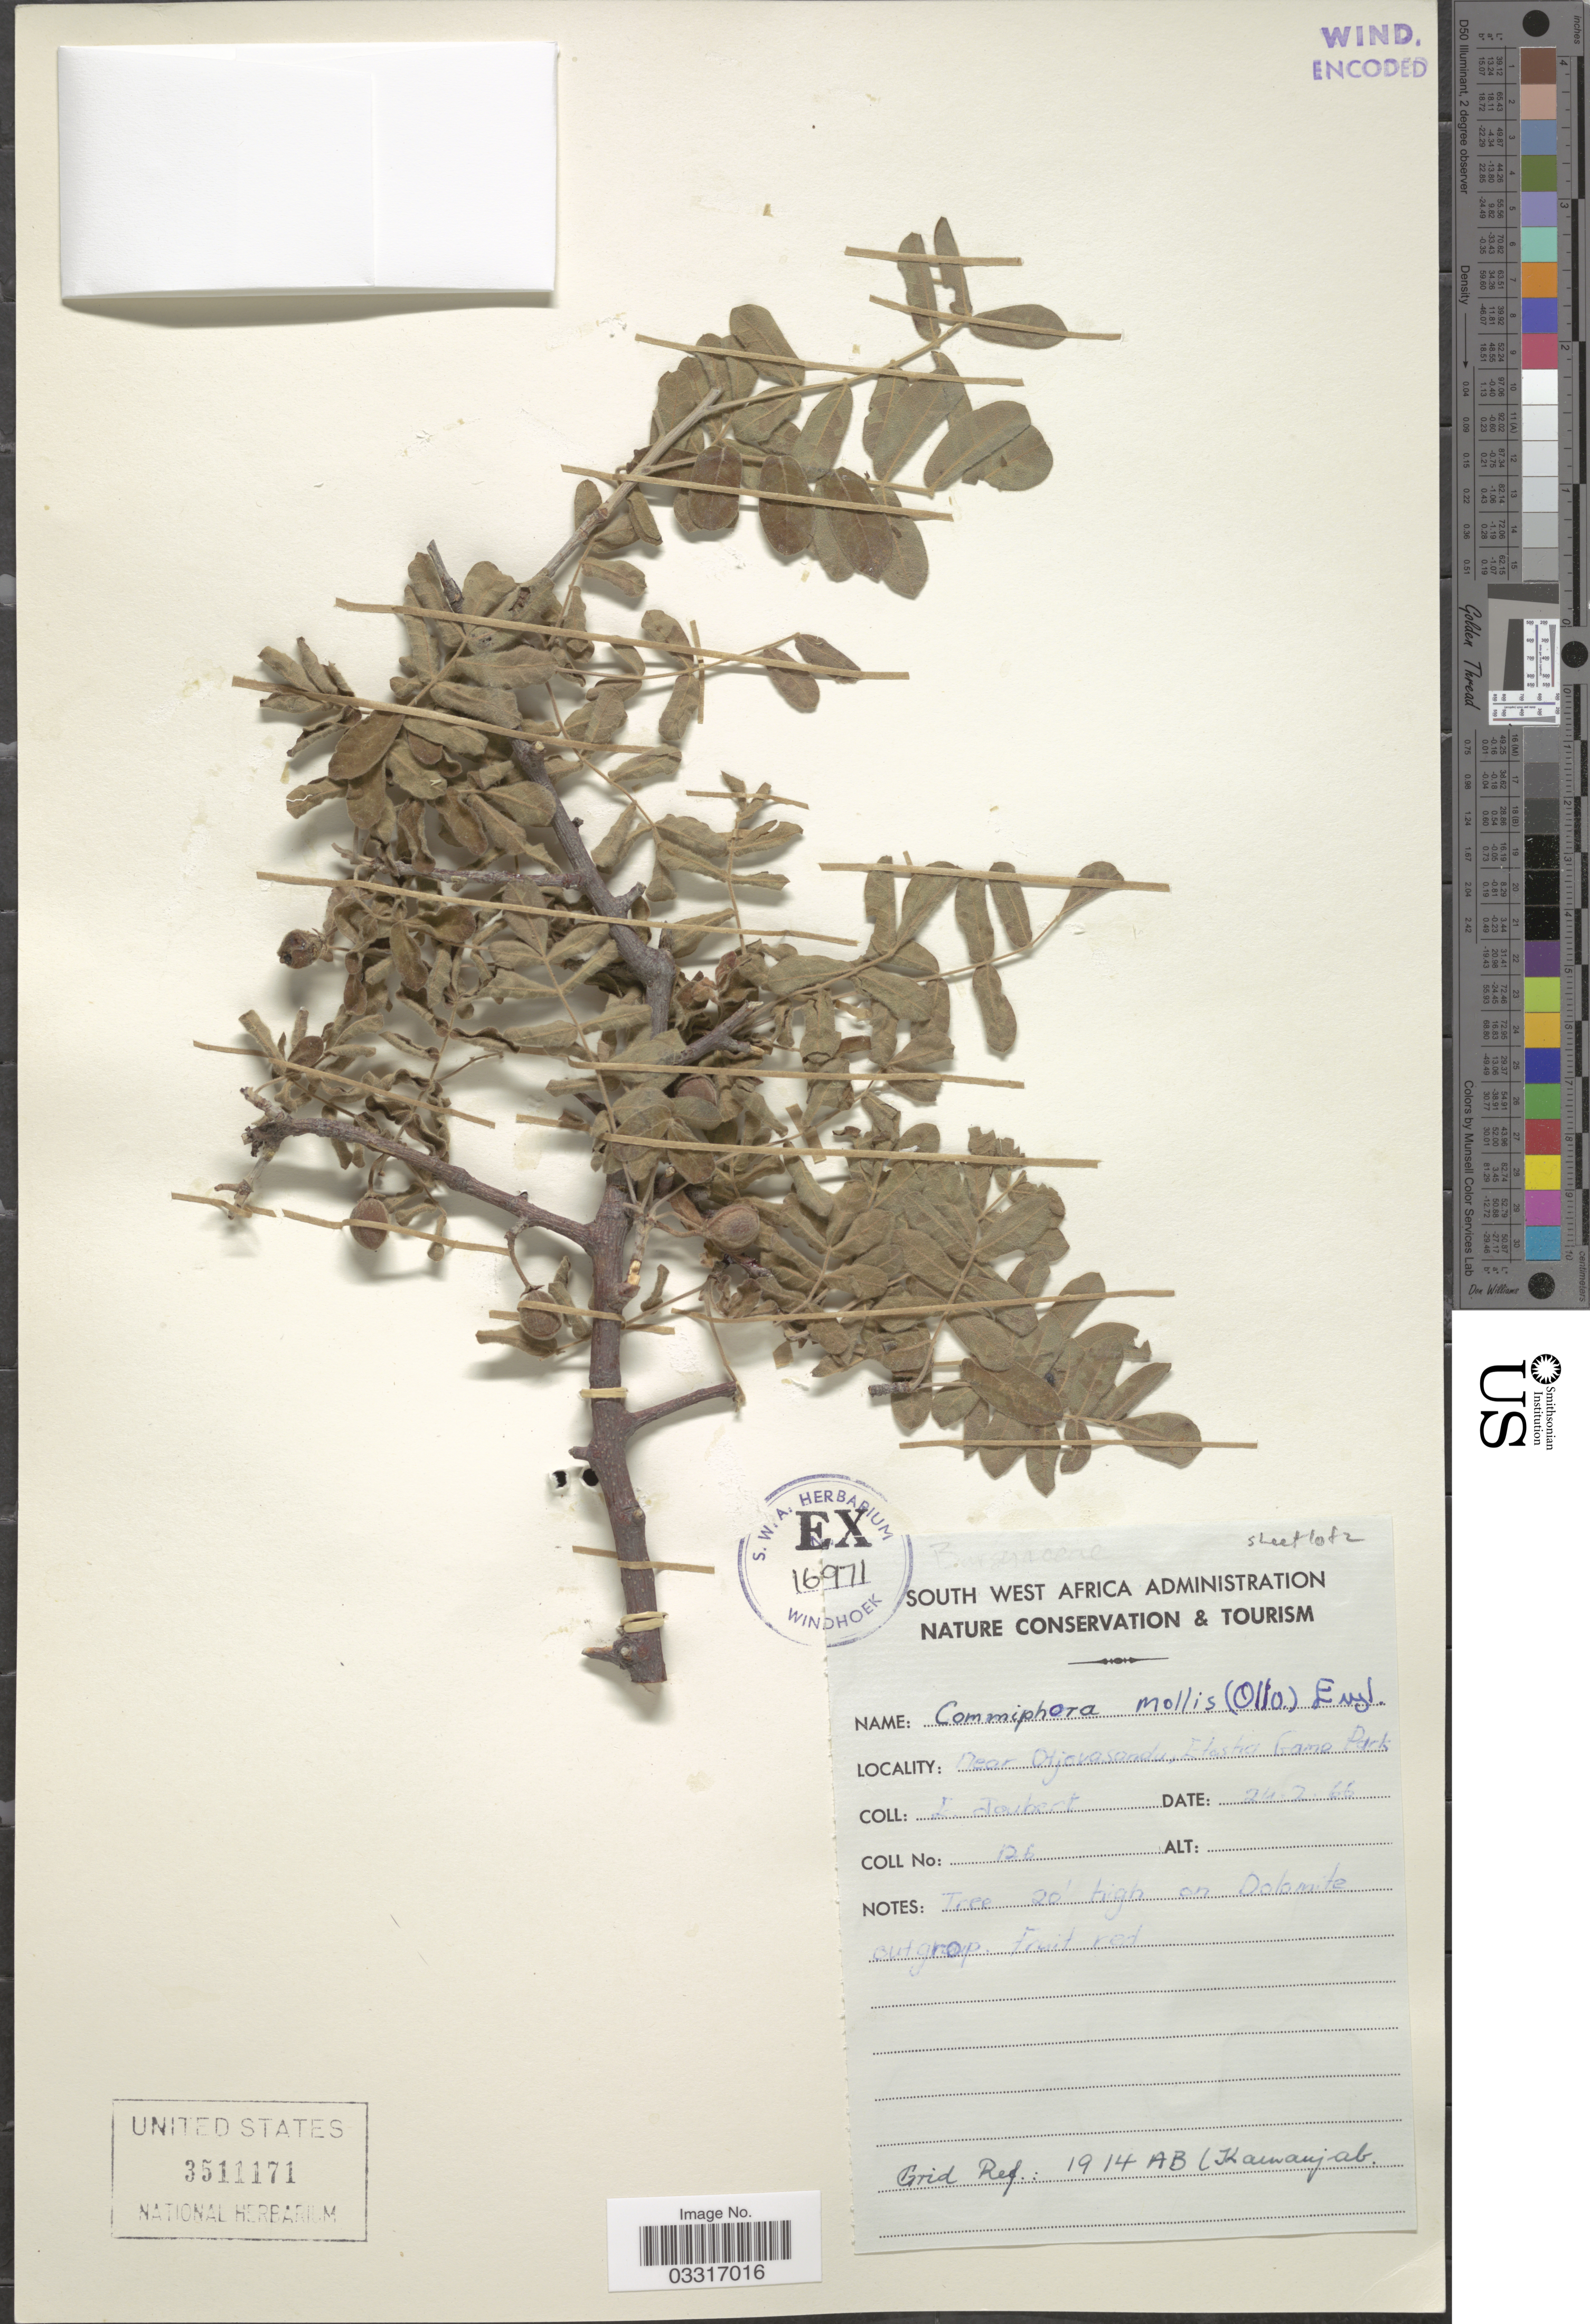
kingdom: Plantae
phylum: Tracheophyta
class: Magnoliopsida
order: Sapindales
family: Burseraceae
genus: Commiphora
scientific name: Commiphora mollis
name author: (Oliv.) Engl.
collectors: E. Joubert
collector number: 126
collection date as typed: Transcribed d/m/y: 24/2/66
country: Namibia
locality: Near Otjovasandu, Etosha Game Park. Grid Ref.: 1914 AB (Kamanjab).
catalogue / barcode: US 3511171